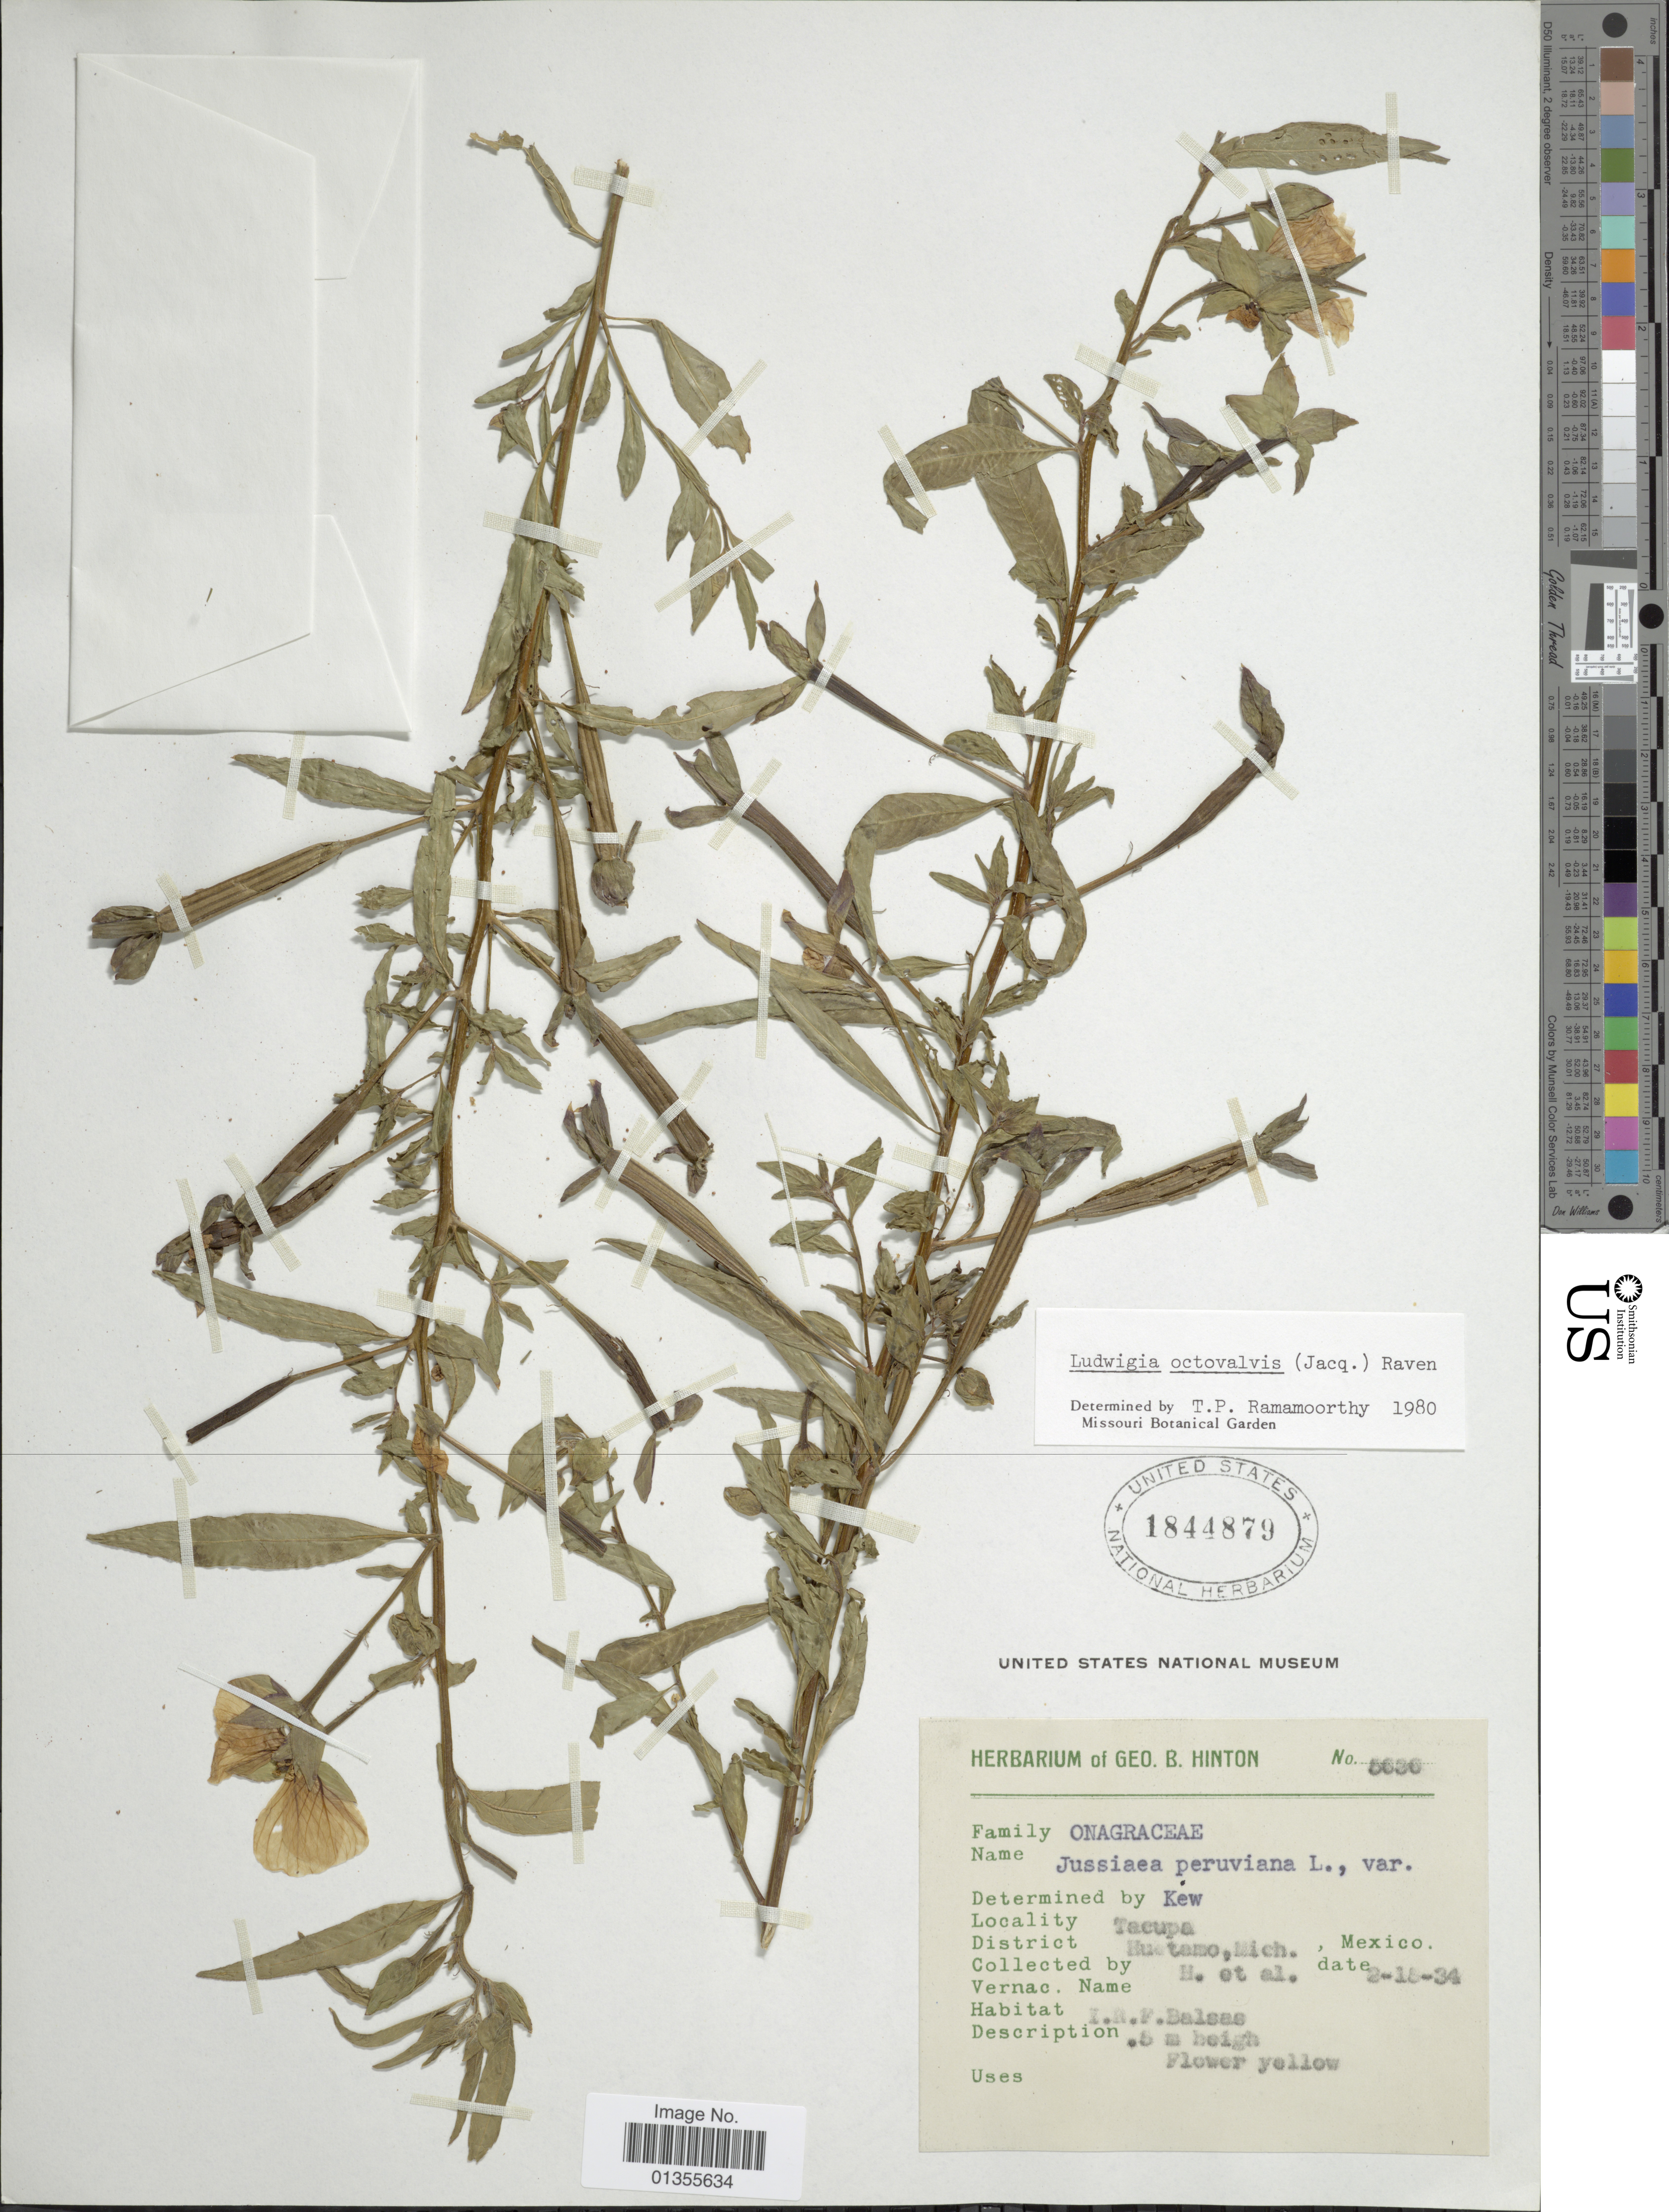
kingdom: Plantae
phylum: Tracheophyta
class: Magnoliopsida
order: Myrtales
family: Onagraceae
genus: Ludwigia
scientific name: Ludwigia octovalvis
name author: (Jacq.) P.H. Raven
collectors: G. B. Hinton & et al.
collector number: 5636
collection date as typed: Transcribed d/m/y: 18/2/34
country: Mexico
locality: Tacupa. District Huatamo, Mich.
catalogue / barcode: US 1844879